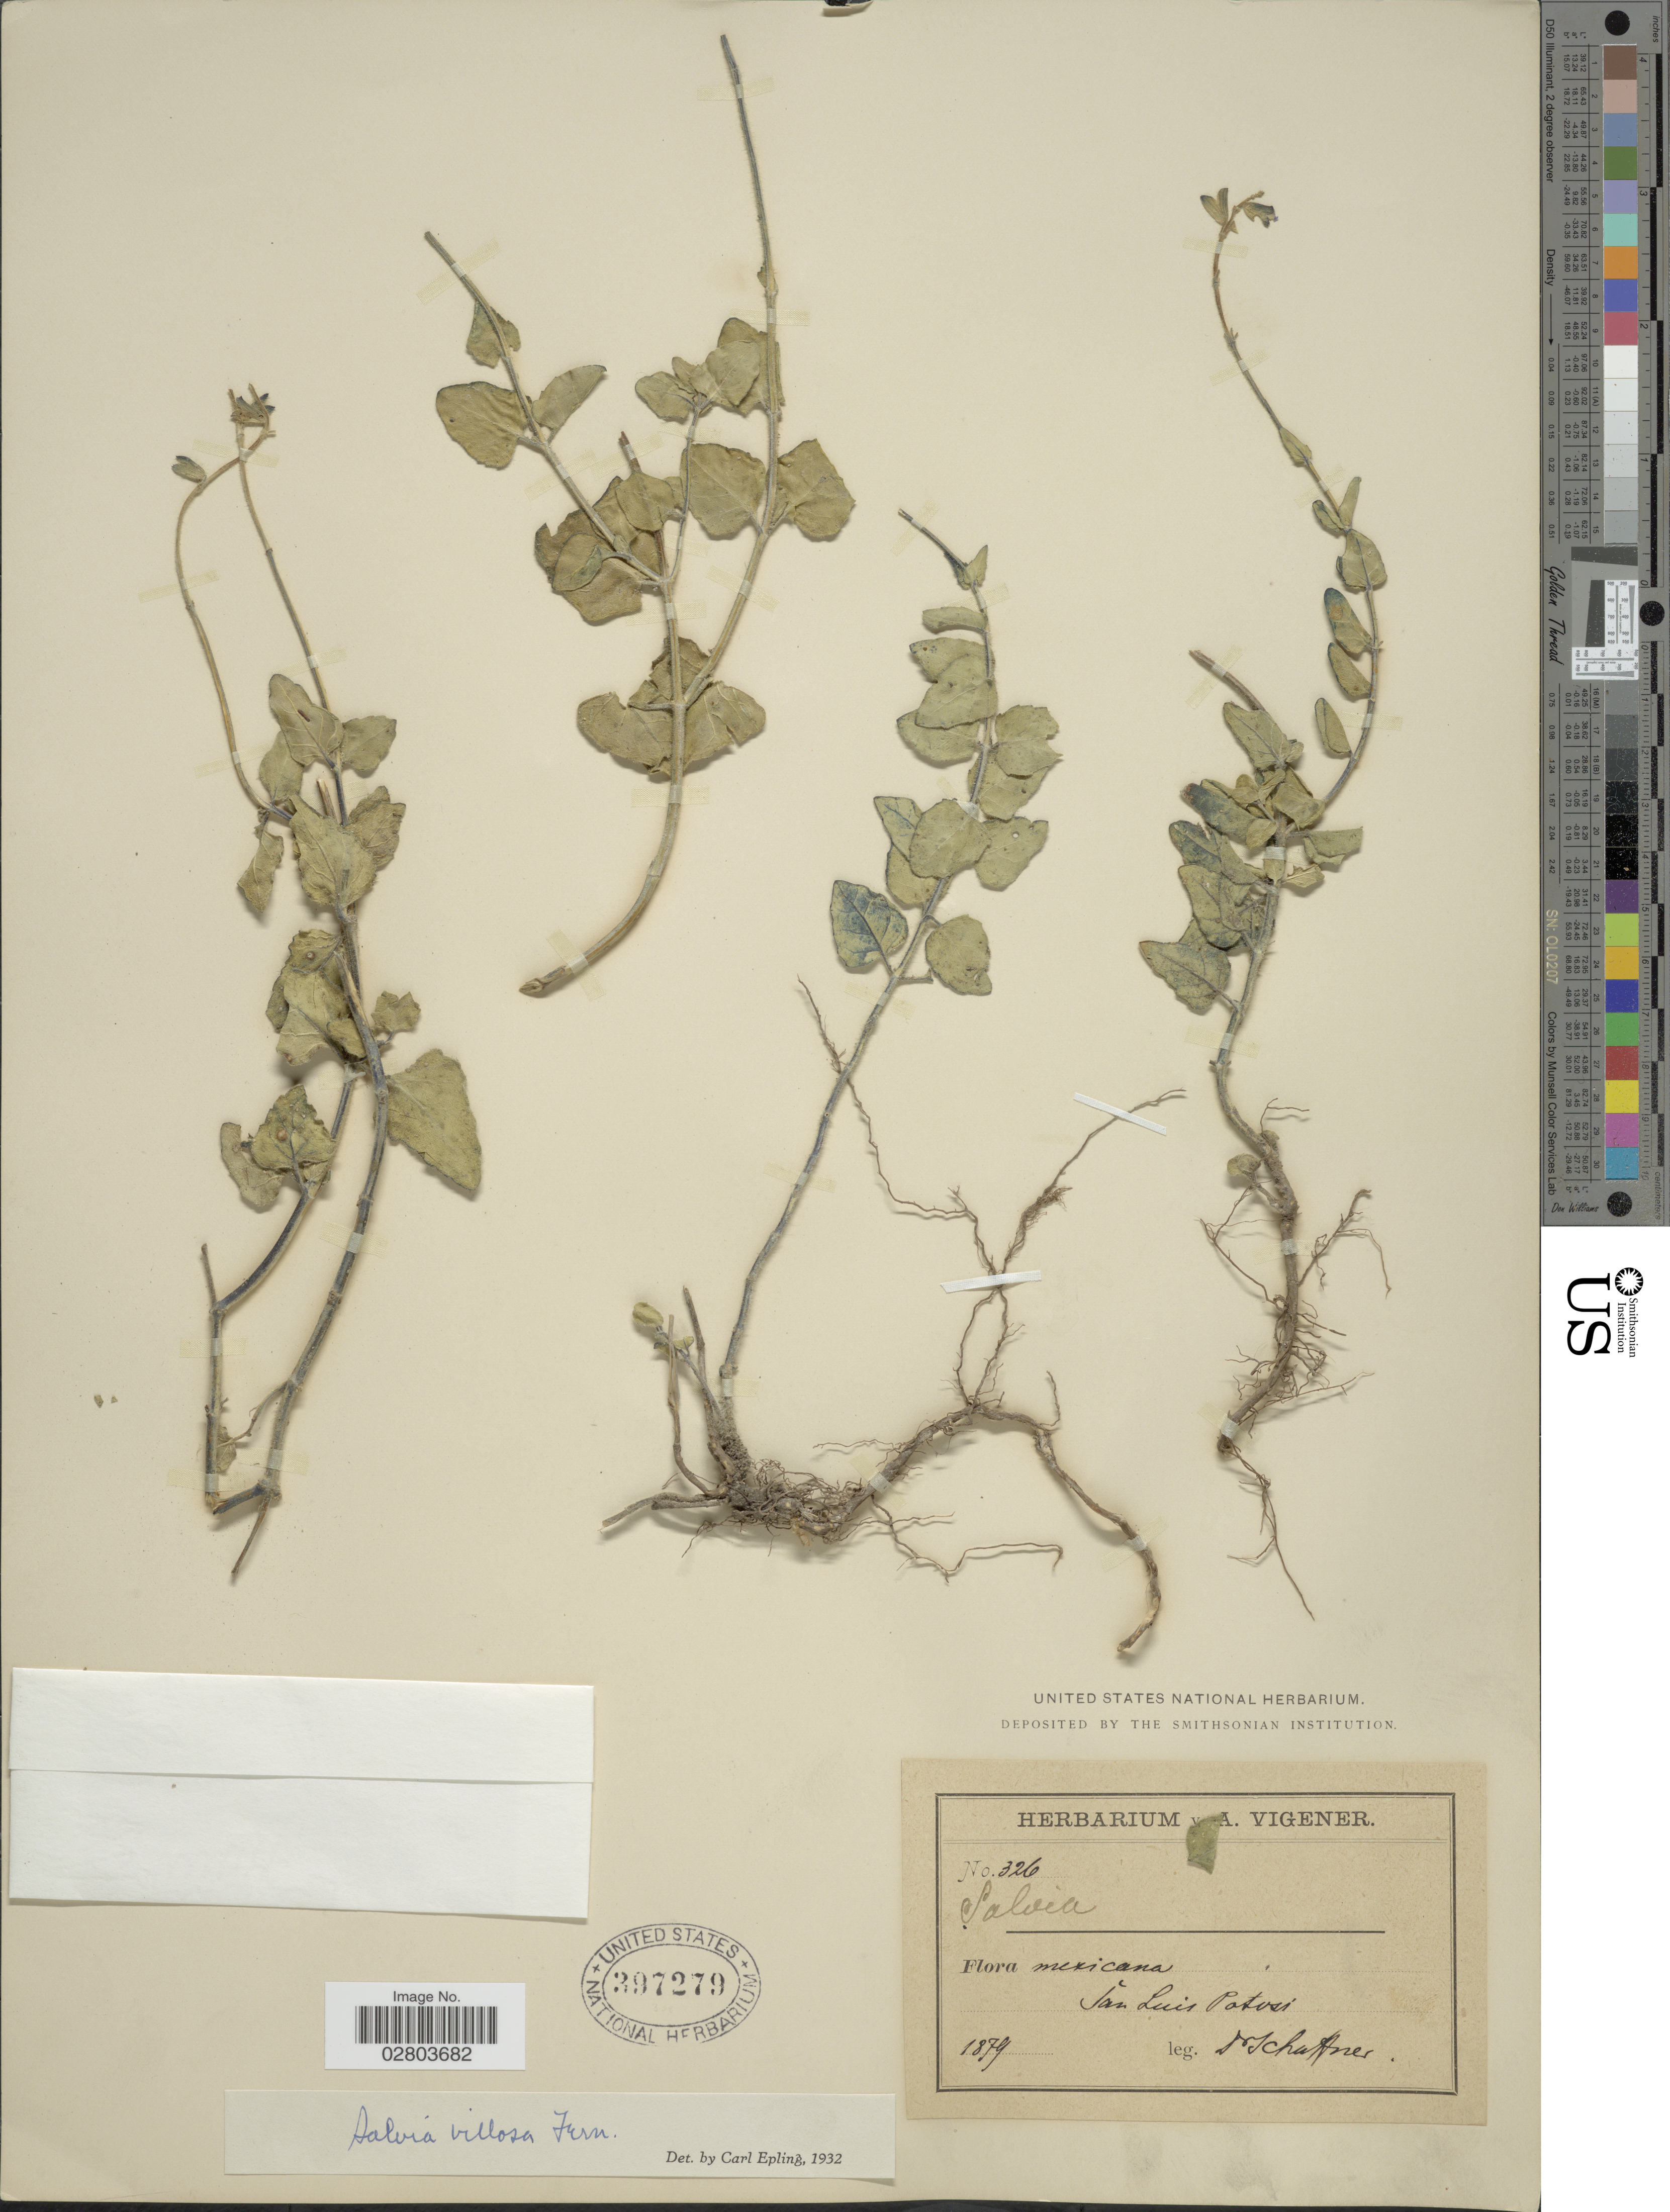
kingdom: Plantae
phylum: Tracheophyta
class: Magnoliopsida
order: Lamiales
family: Lamiaceae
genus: Salvia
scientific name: Salvia villosa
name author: Fernald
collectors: J. G. Schaffner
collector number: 326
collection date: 1879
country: Mexico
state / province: San Luis Potosí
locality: Mexicana.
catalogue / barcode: US 397279